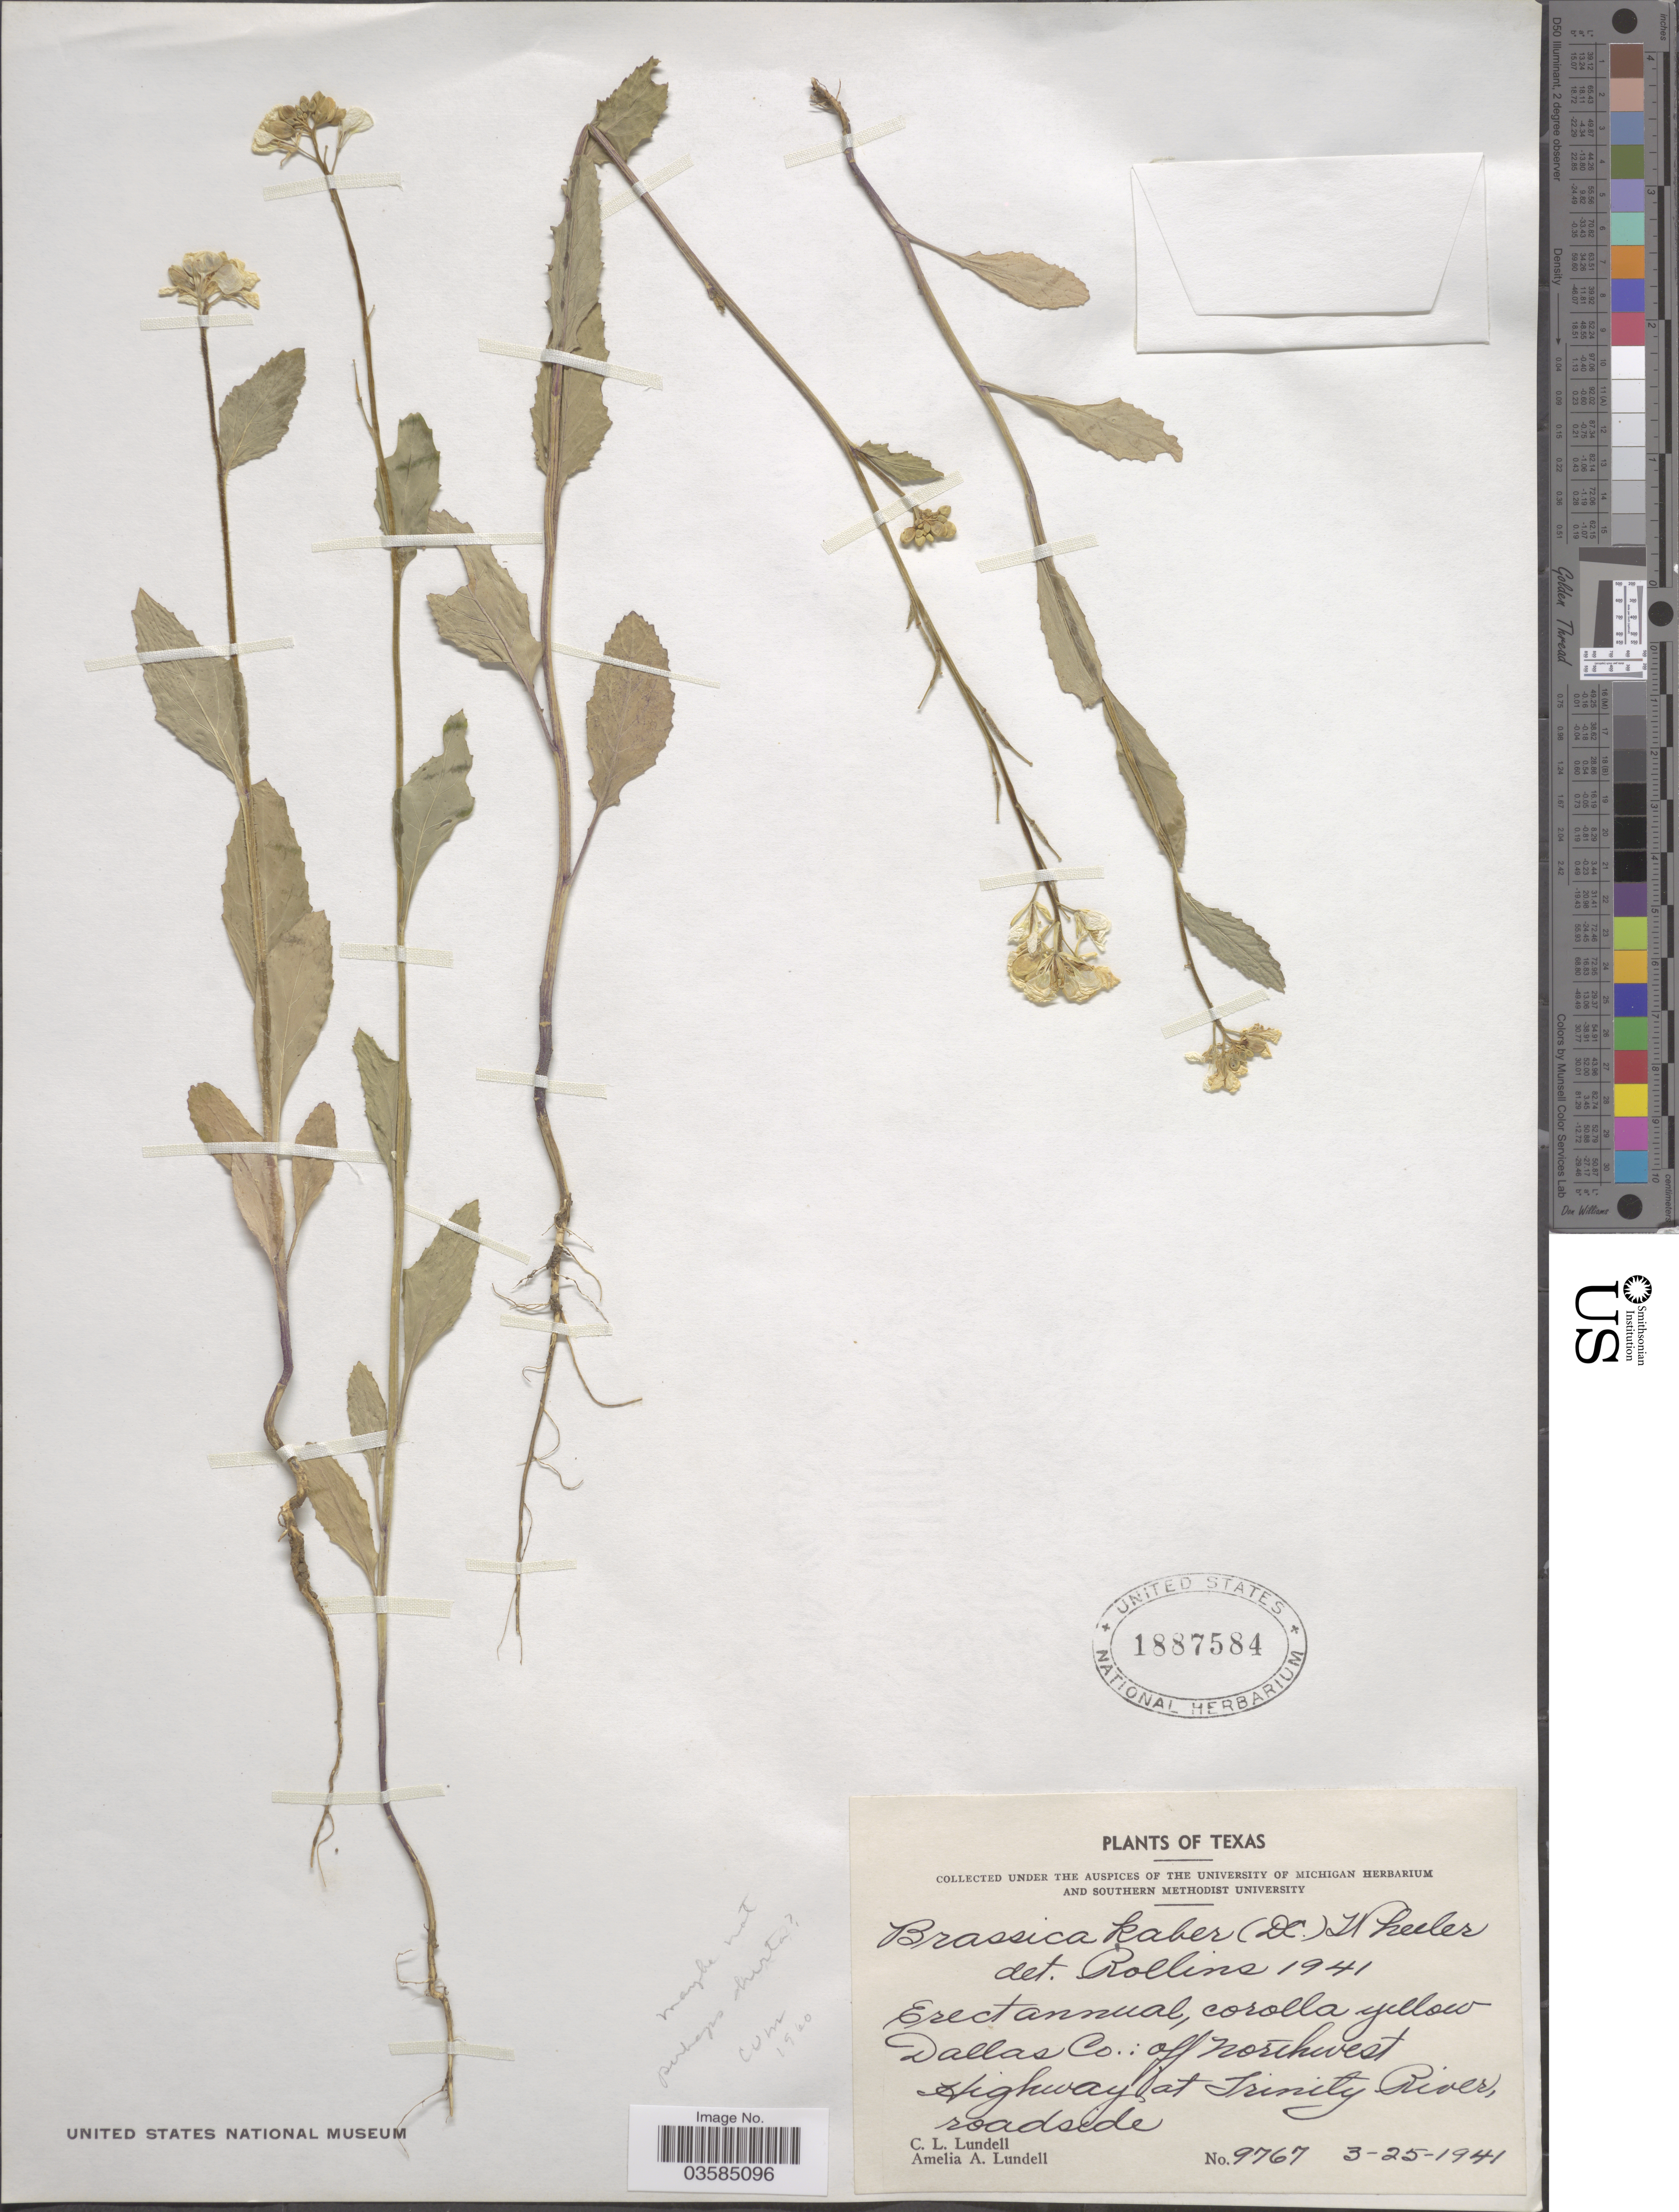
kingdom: Plantae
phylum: Tracheophyta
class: Magnoliopsida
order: Brassicales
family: Brassicaceae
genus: Brassica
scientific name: Brassica kaber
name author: (DC.) L.C. Wheeler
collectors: C. L. Lundell & A. A. Lundell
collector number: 9767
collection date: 1941-03-25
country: United States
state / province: Texas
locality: Dallas Co.: off Northwest Highway at Trinity River, roadside.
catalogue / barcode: US 1887584